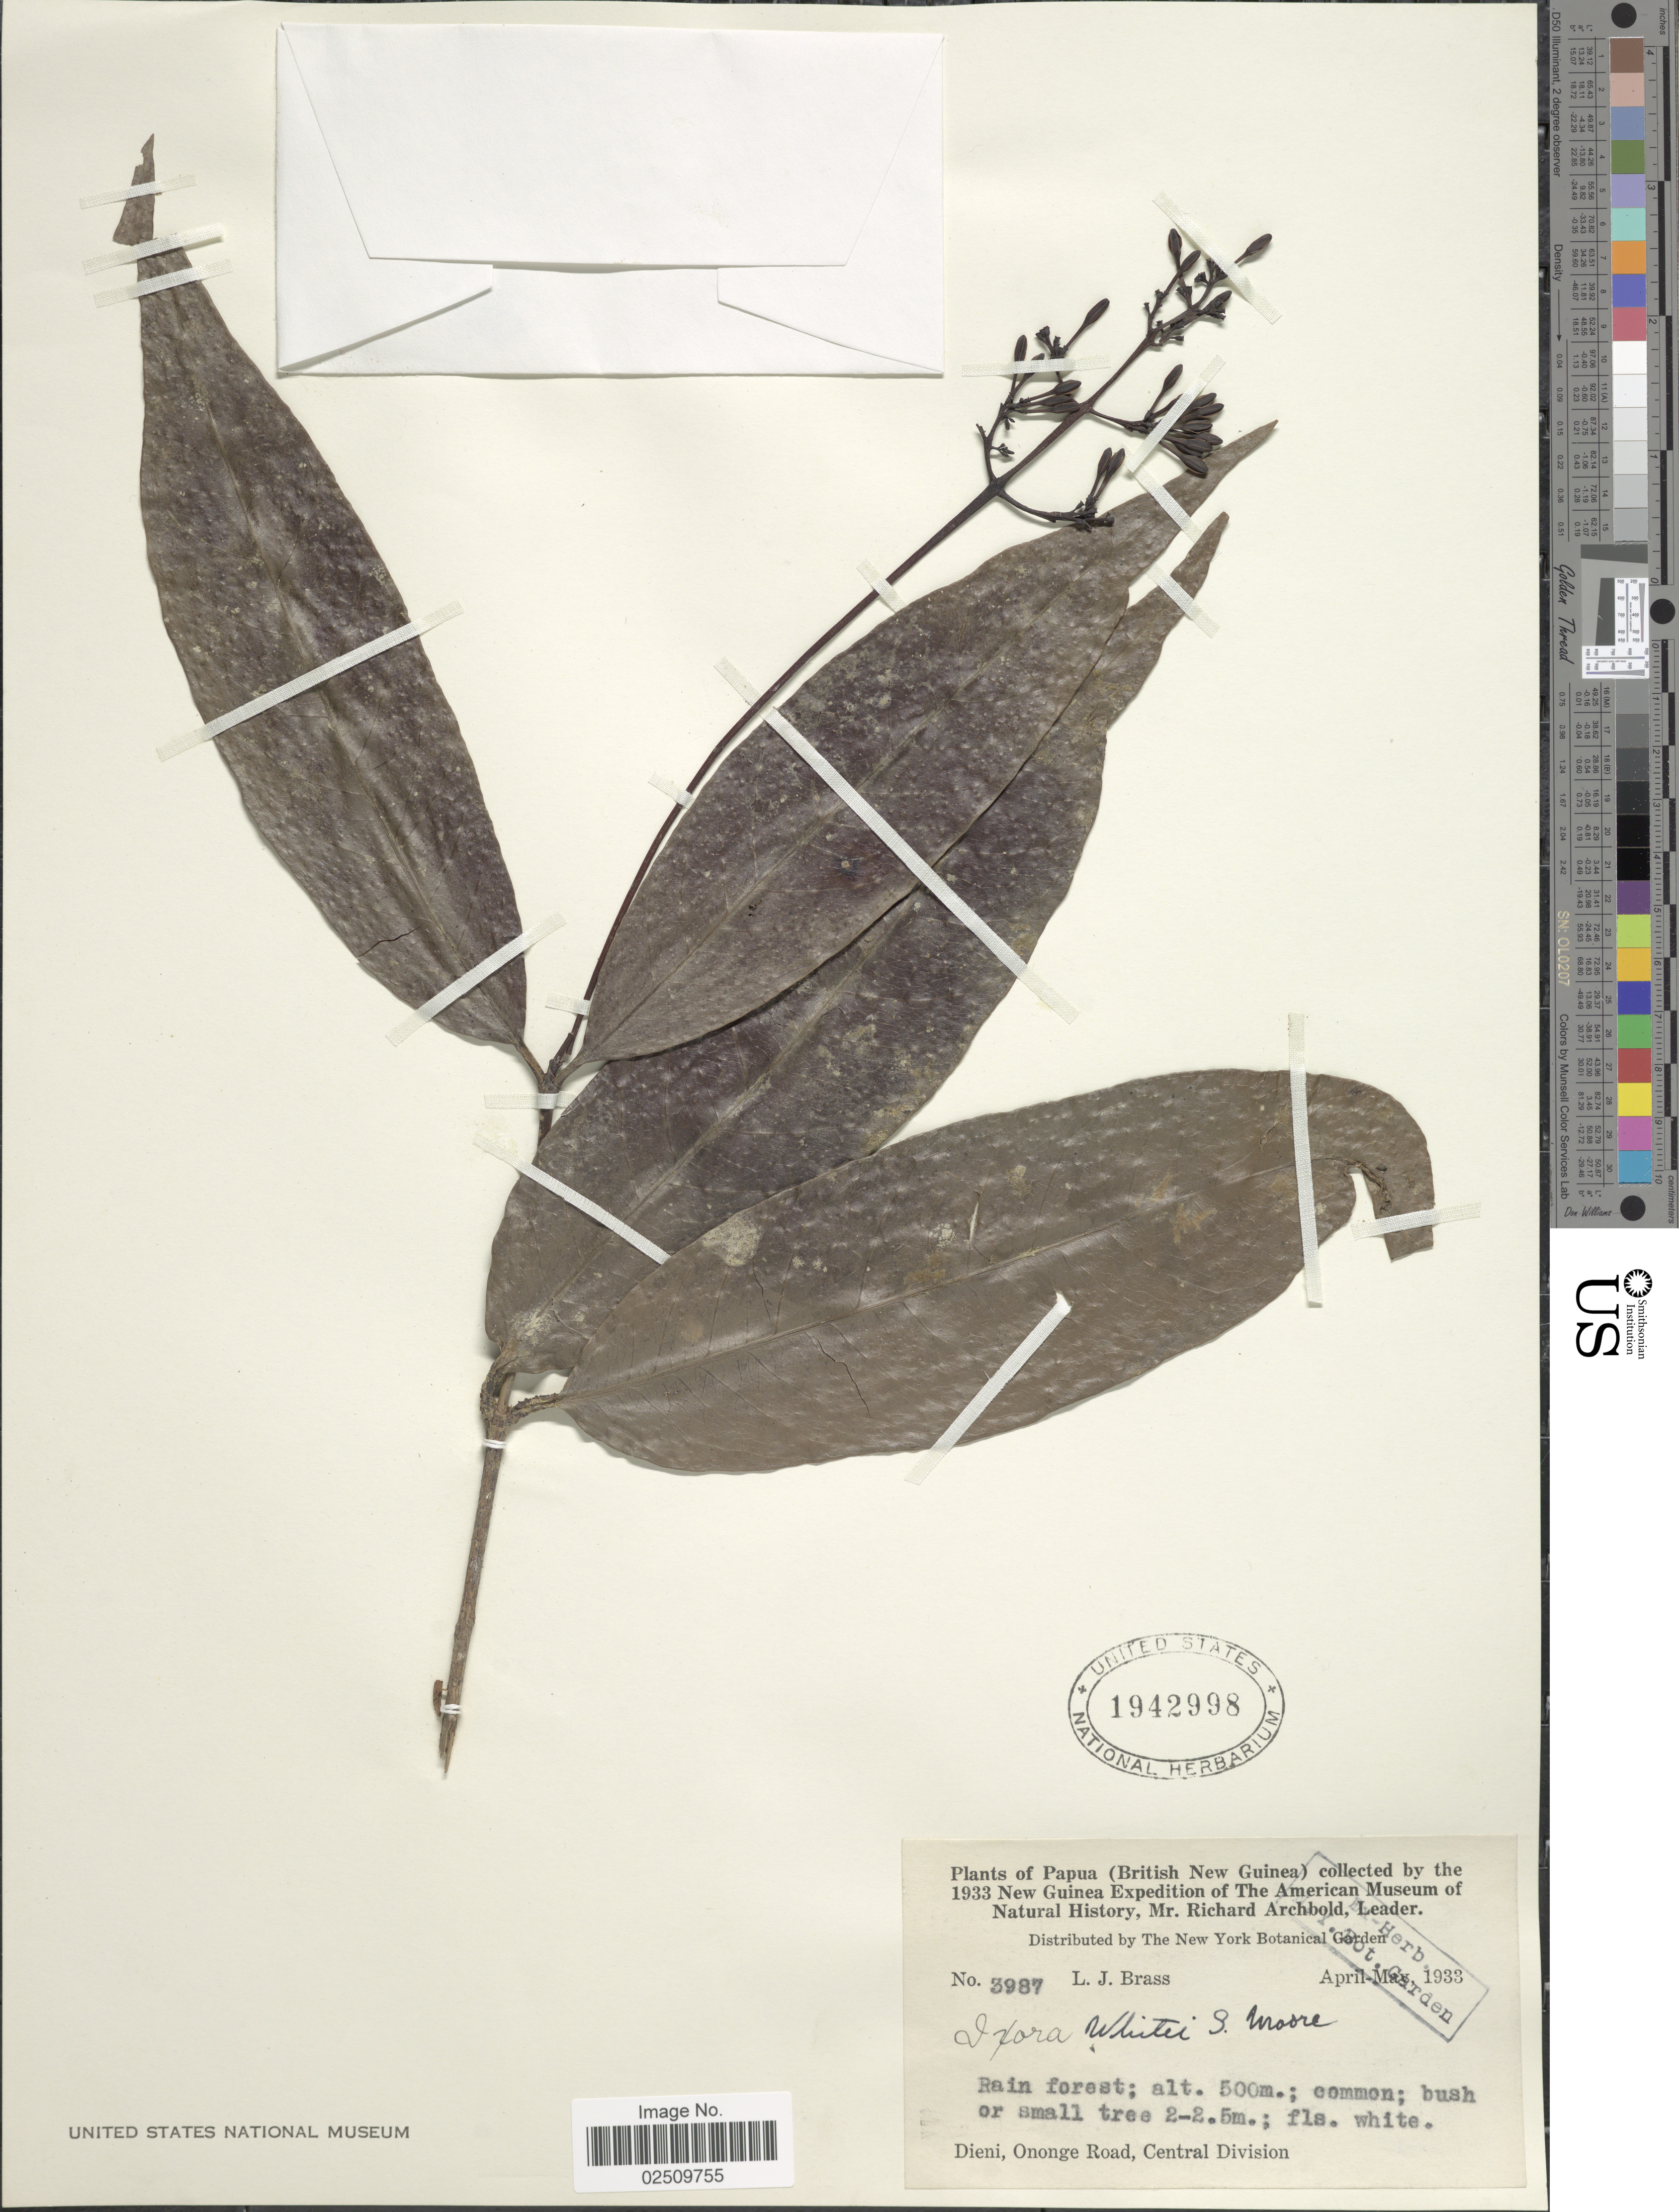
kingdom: Plantae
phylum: Tracheophyta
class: Magnoliopsida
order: Gentianales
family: Rubiaceae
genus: Ixora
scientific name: Ixora whitei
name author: S. Moore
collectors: L. J. Brass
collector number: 3987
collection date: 1933-04/1933-05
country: Papua New Guinea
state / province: Central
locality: (British New Guinea), Rain forest, Dieni, Ononge Road, Central Division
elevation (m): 500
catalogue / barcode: US 1942998